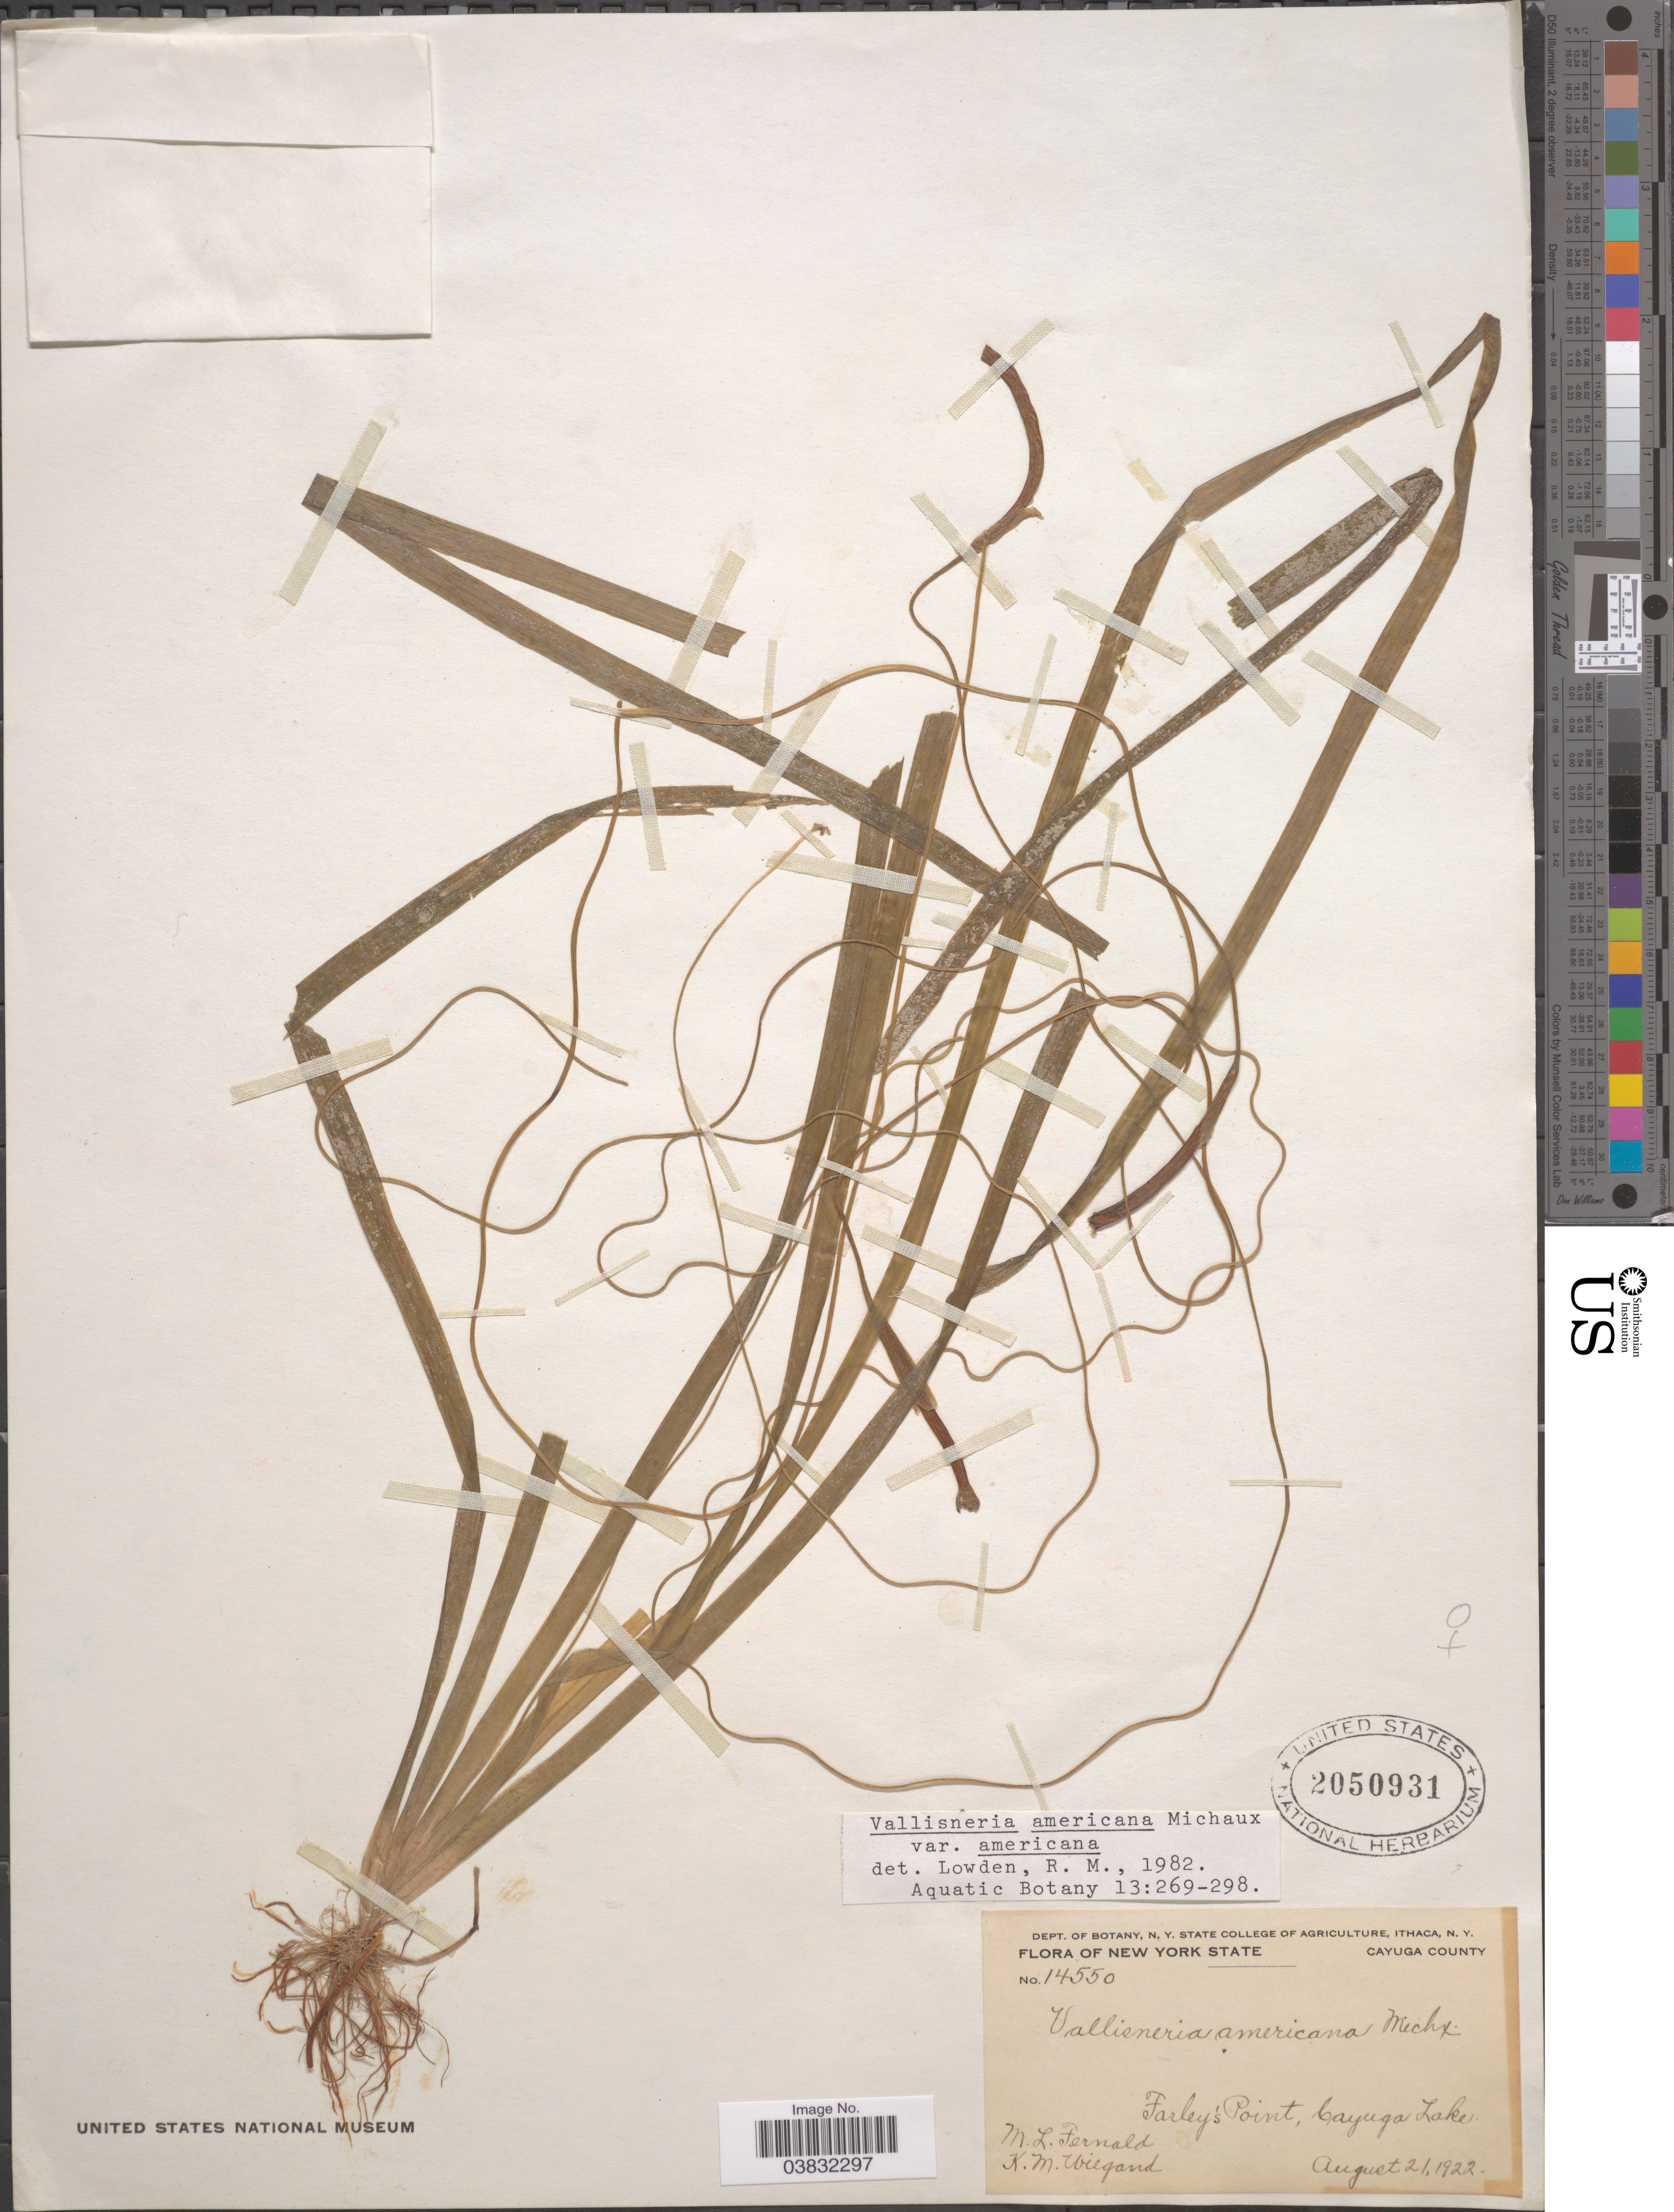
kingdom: Plantae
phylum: Tracheophyta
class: Liliopsida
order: Alismatales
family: Hydrocharitaceae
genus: Vallisneria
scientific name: Vallisneria americana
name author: Michx.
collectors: M. L. Fernald & K. M. Wiegand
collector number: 14550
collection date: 1922-08-21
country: United States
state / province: New York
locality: Cayuga County. Farley's Point, Cayuga Lake.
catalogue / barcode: US 2050931